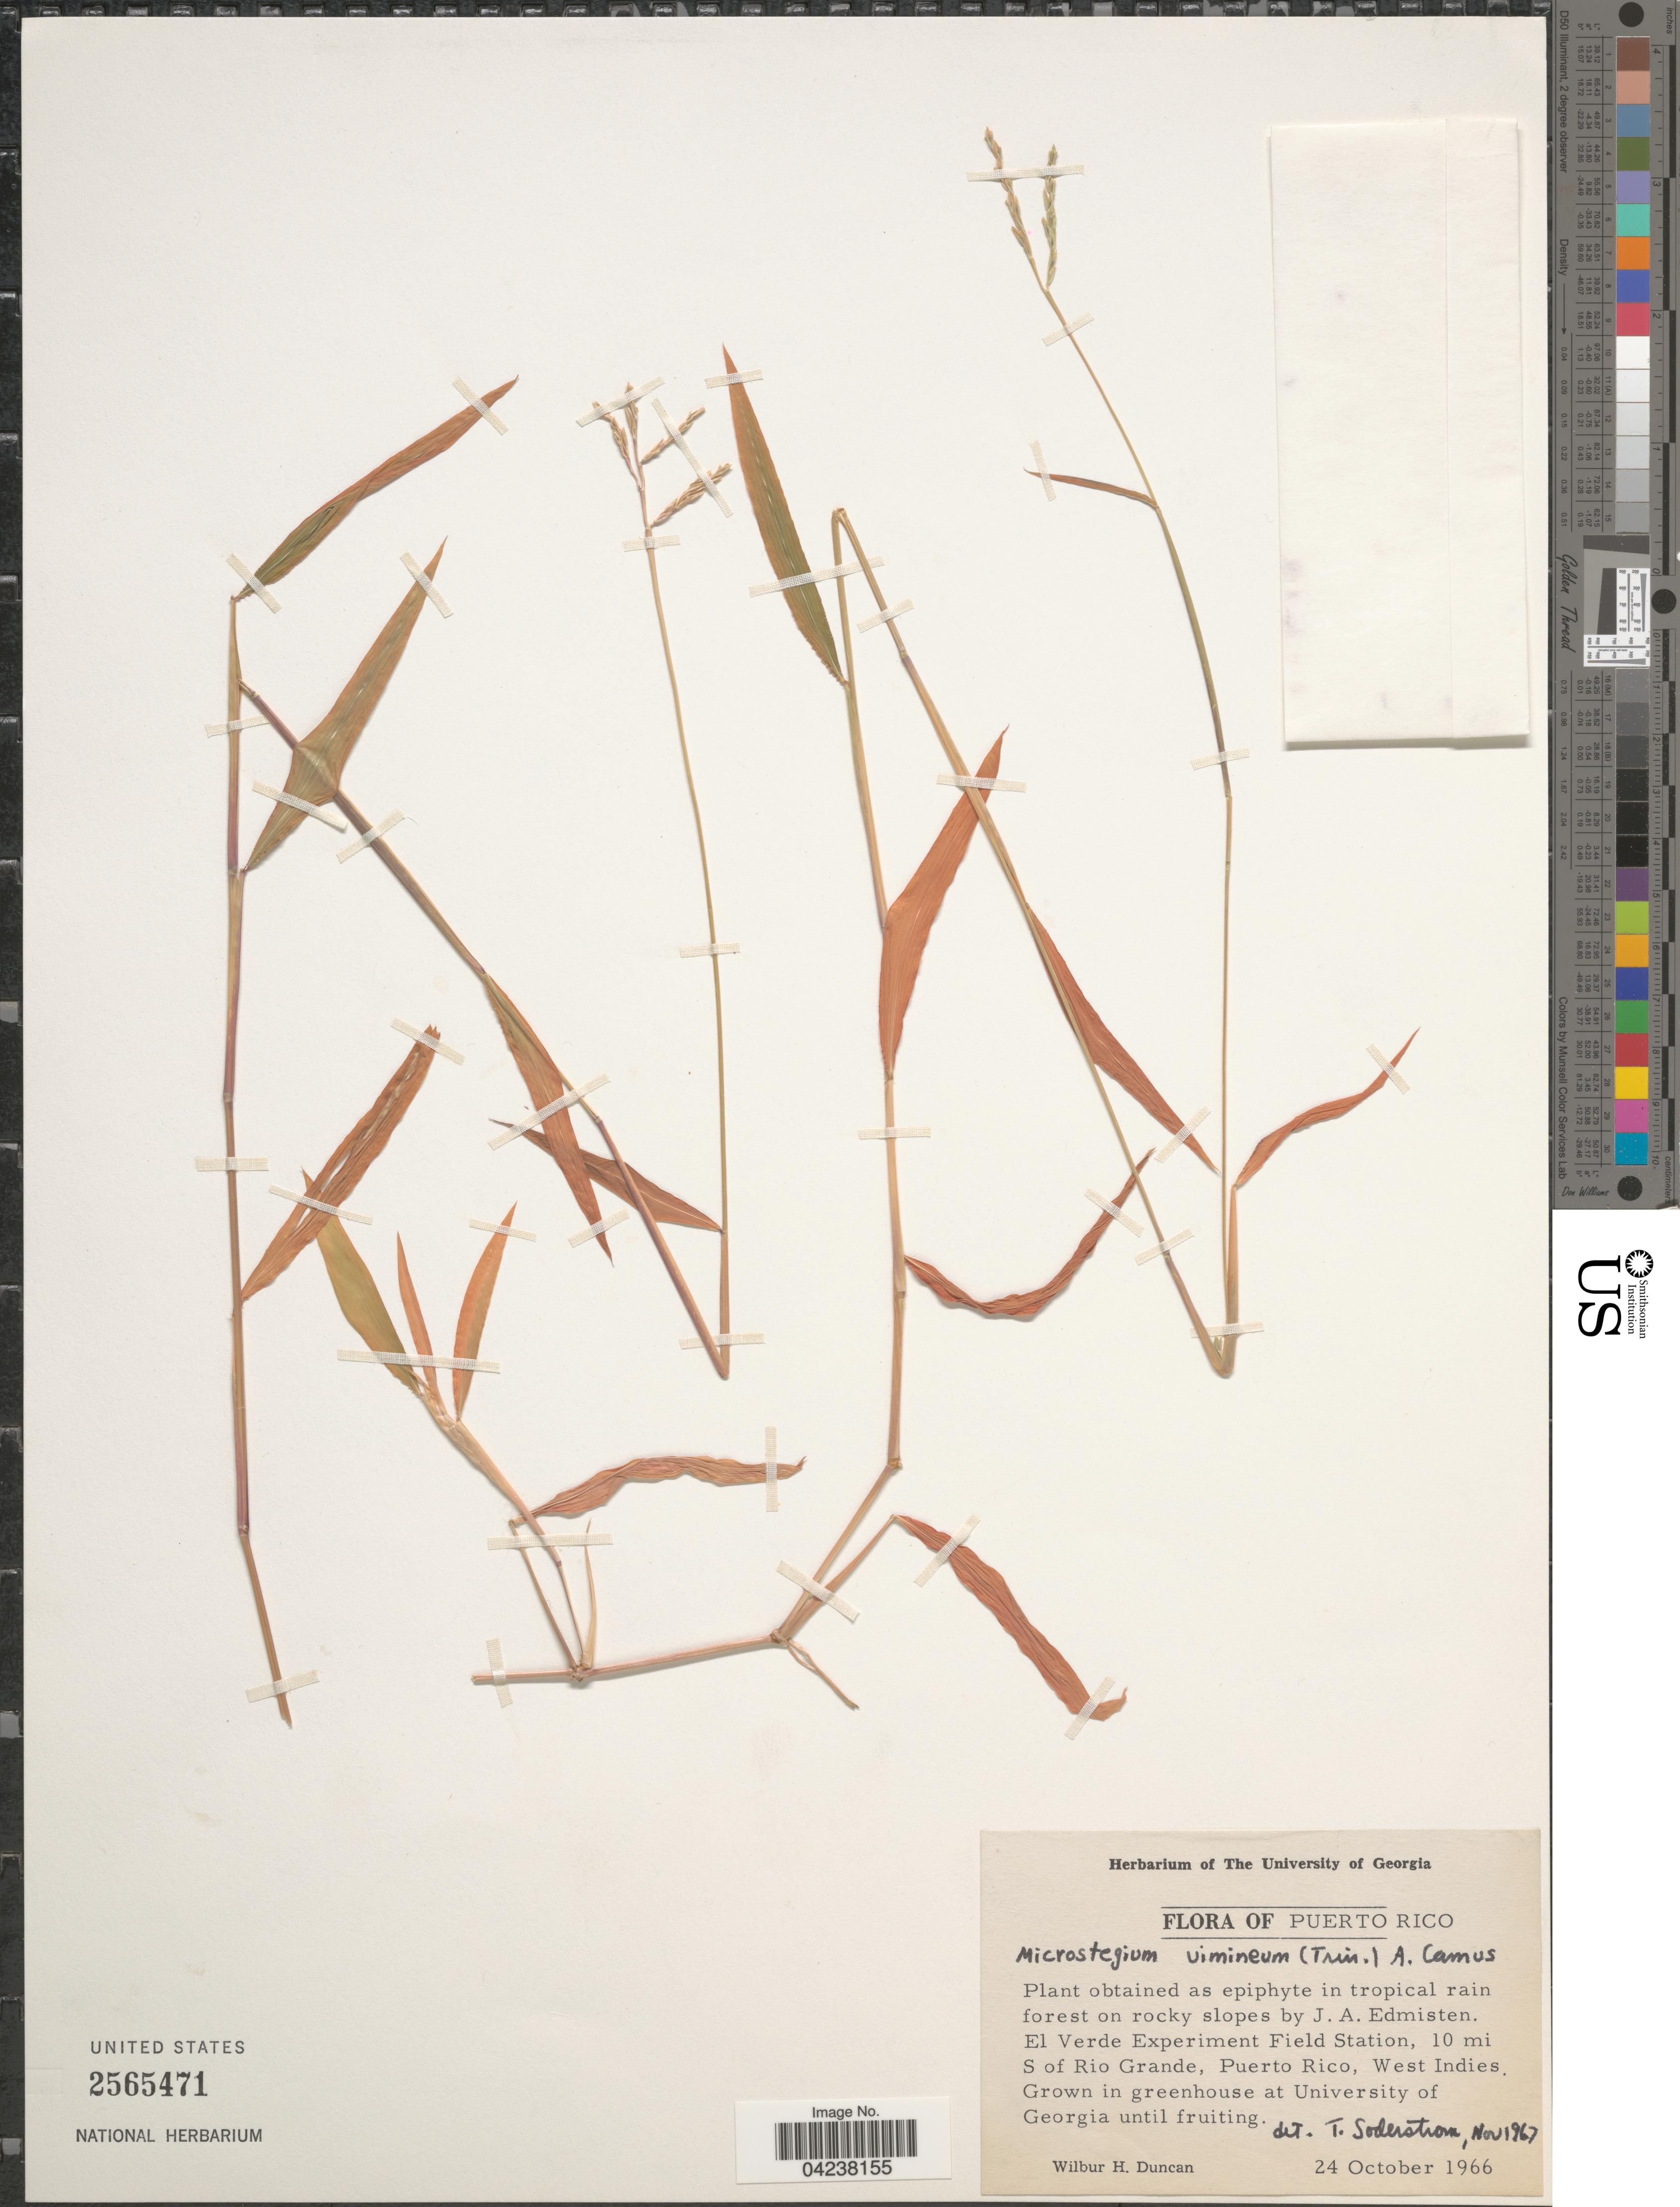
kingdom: Plantae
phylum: Tracheophyta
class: Liliopsida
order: Poales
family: Poaceae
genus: Microstegium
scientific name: Microstegium vimineum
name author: (Trin.) A. Camus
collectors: W. H. Duncan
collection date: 1966-10-24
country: Puerto Rico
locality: El Verde Experiment Field Station, 10 mi S of Rio Grande, Puerto Rico, West Indies. Grown in greenhouse at University of Georgia until fruiting.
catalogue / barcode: US 2565471